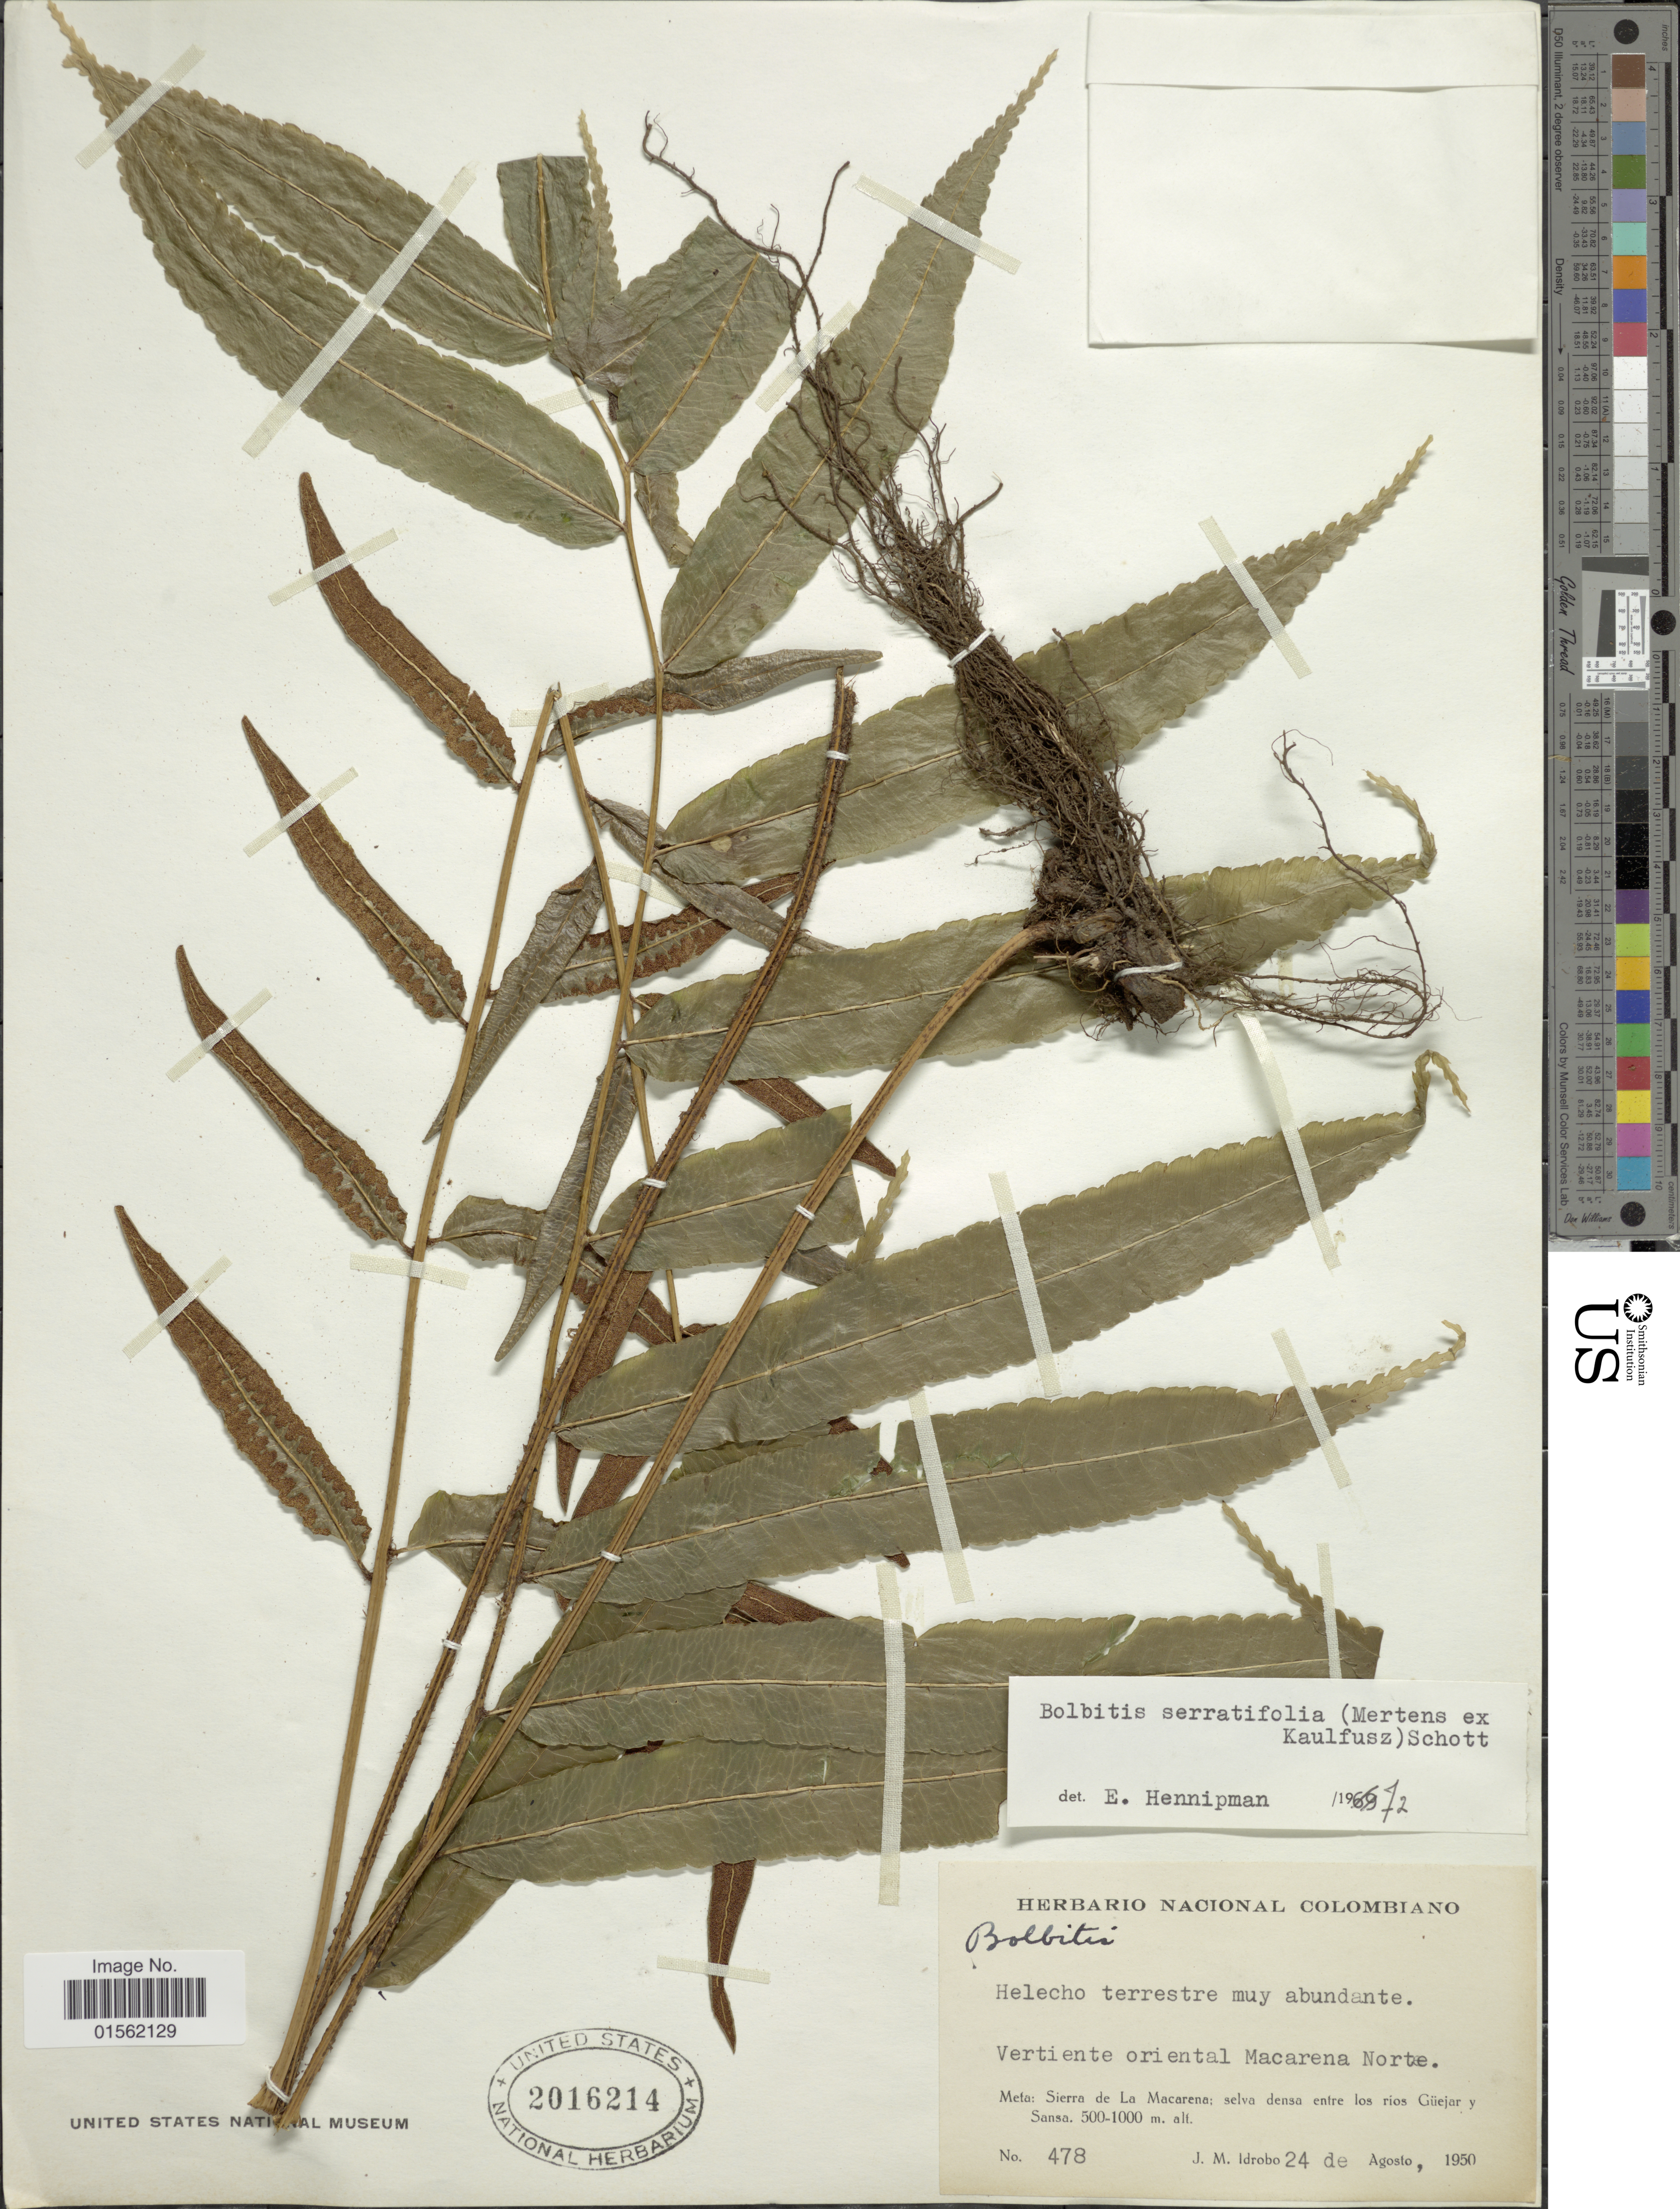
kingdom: Plantae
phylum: Tracheophyta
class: Polypodiopsida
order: Polypodiales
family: Dryopteridaceae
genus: Bolbitis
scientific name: Bolbitis serratifolia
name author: (Mert. ex Kaulf.) Schott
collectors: J. M. Idrobo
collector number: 478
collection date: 1950-08-24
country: Colombia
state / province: Meta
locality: Sierra de La Macarena: selva densa entre los ríos Güejar y Sansa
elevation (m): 500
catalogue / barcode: US 2016214